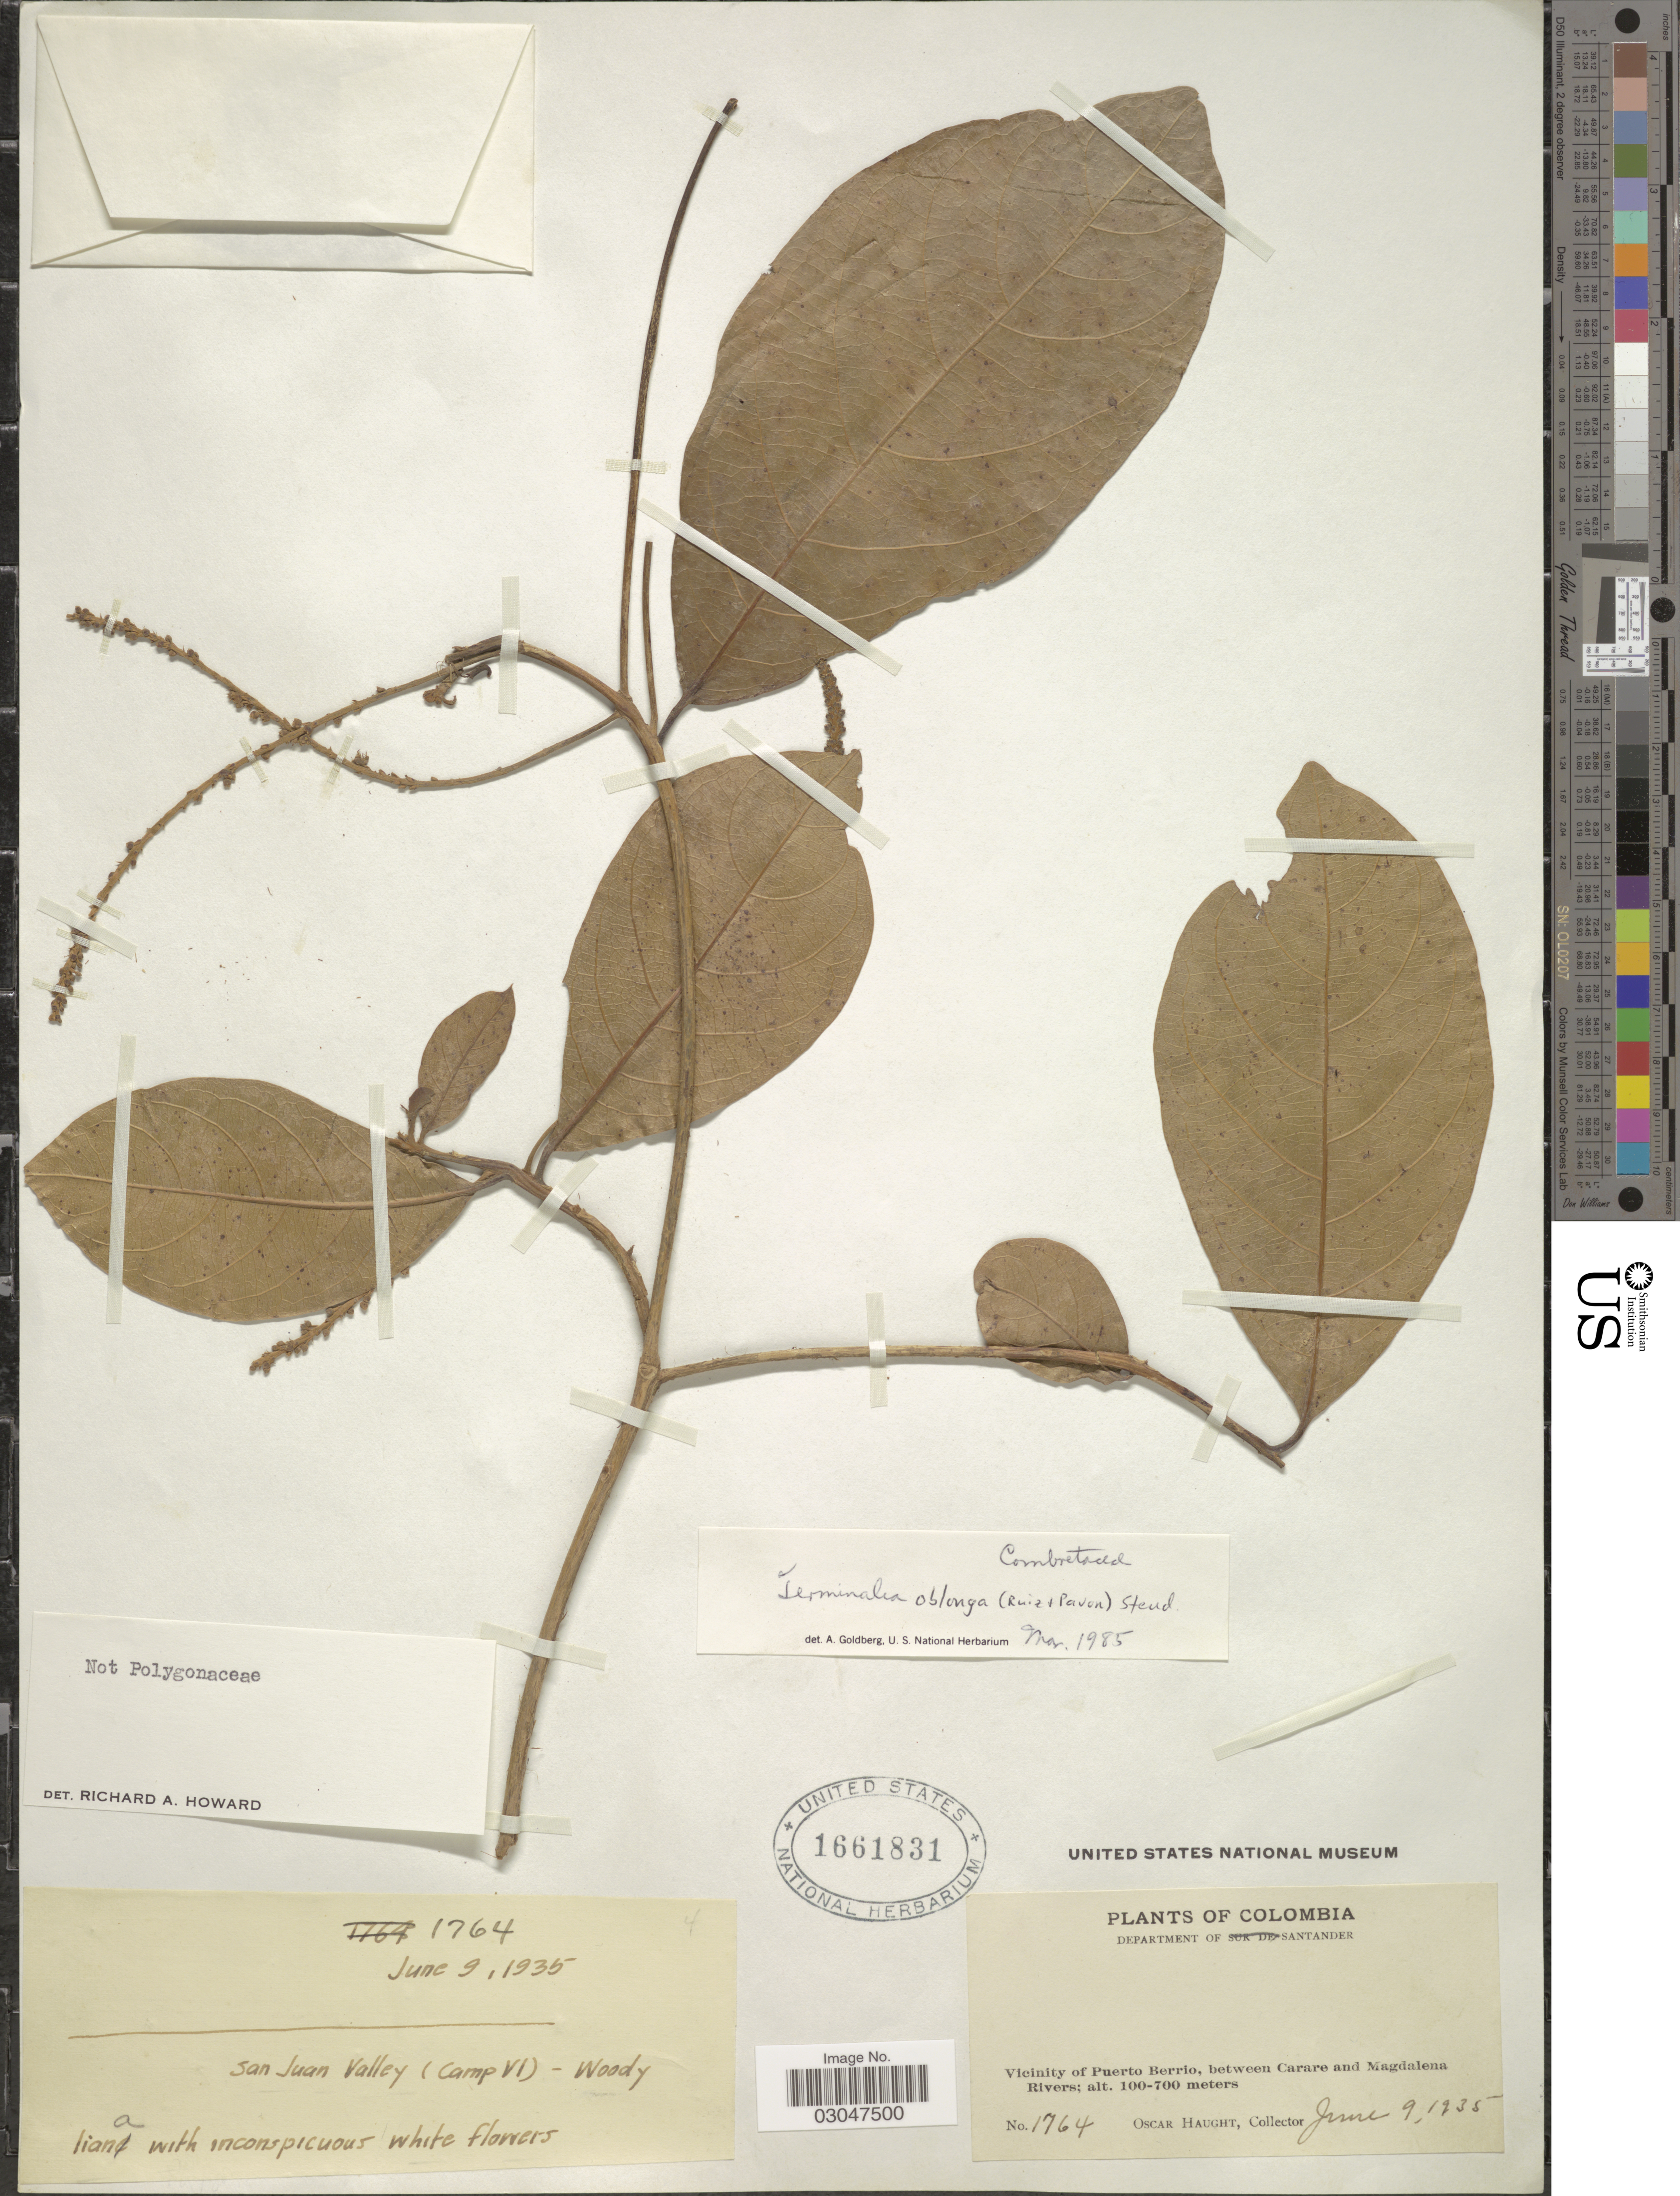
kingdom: Plantae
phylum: Tracheophyta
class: Magnoliopsida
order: Myrtales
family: Combretaceae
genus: Terminalia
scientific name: Terminalia oblonga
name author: (Ruiz & Pav.) Steud.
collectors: O. L. Haught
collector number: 1764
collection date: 1935-06-09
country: Colombia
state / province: Santander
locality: Department of Santander. Vicinity of Puerto Berrio, between Carare and Magdalena Rivers. San Juan Valley (Camp VI).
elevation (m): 100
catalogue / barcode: US 1661831